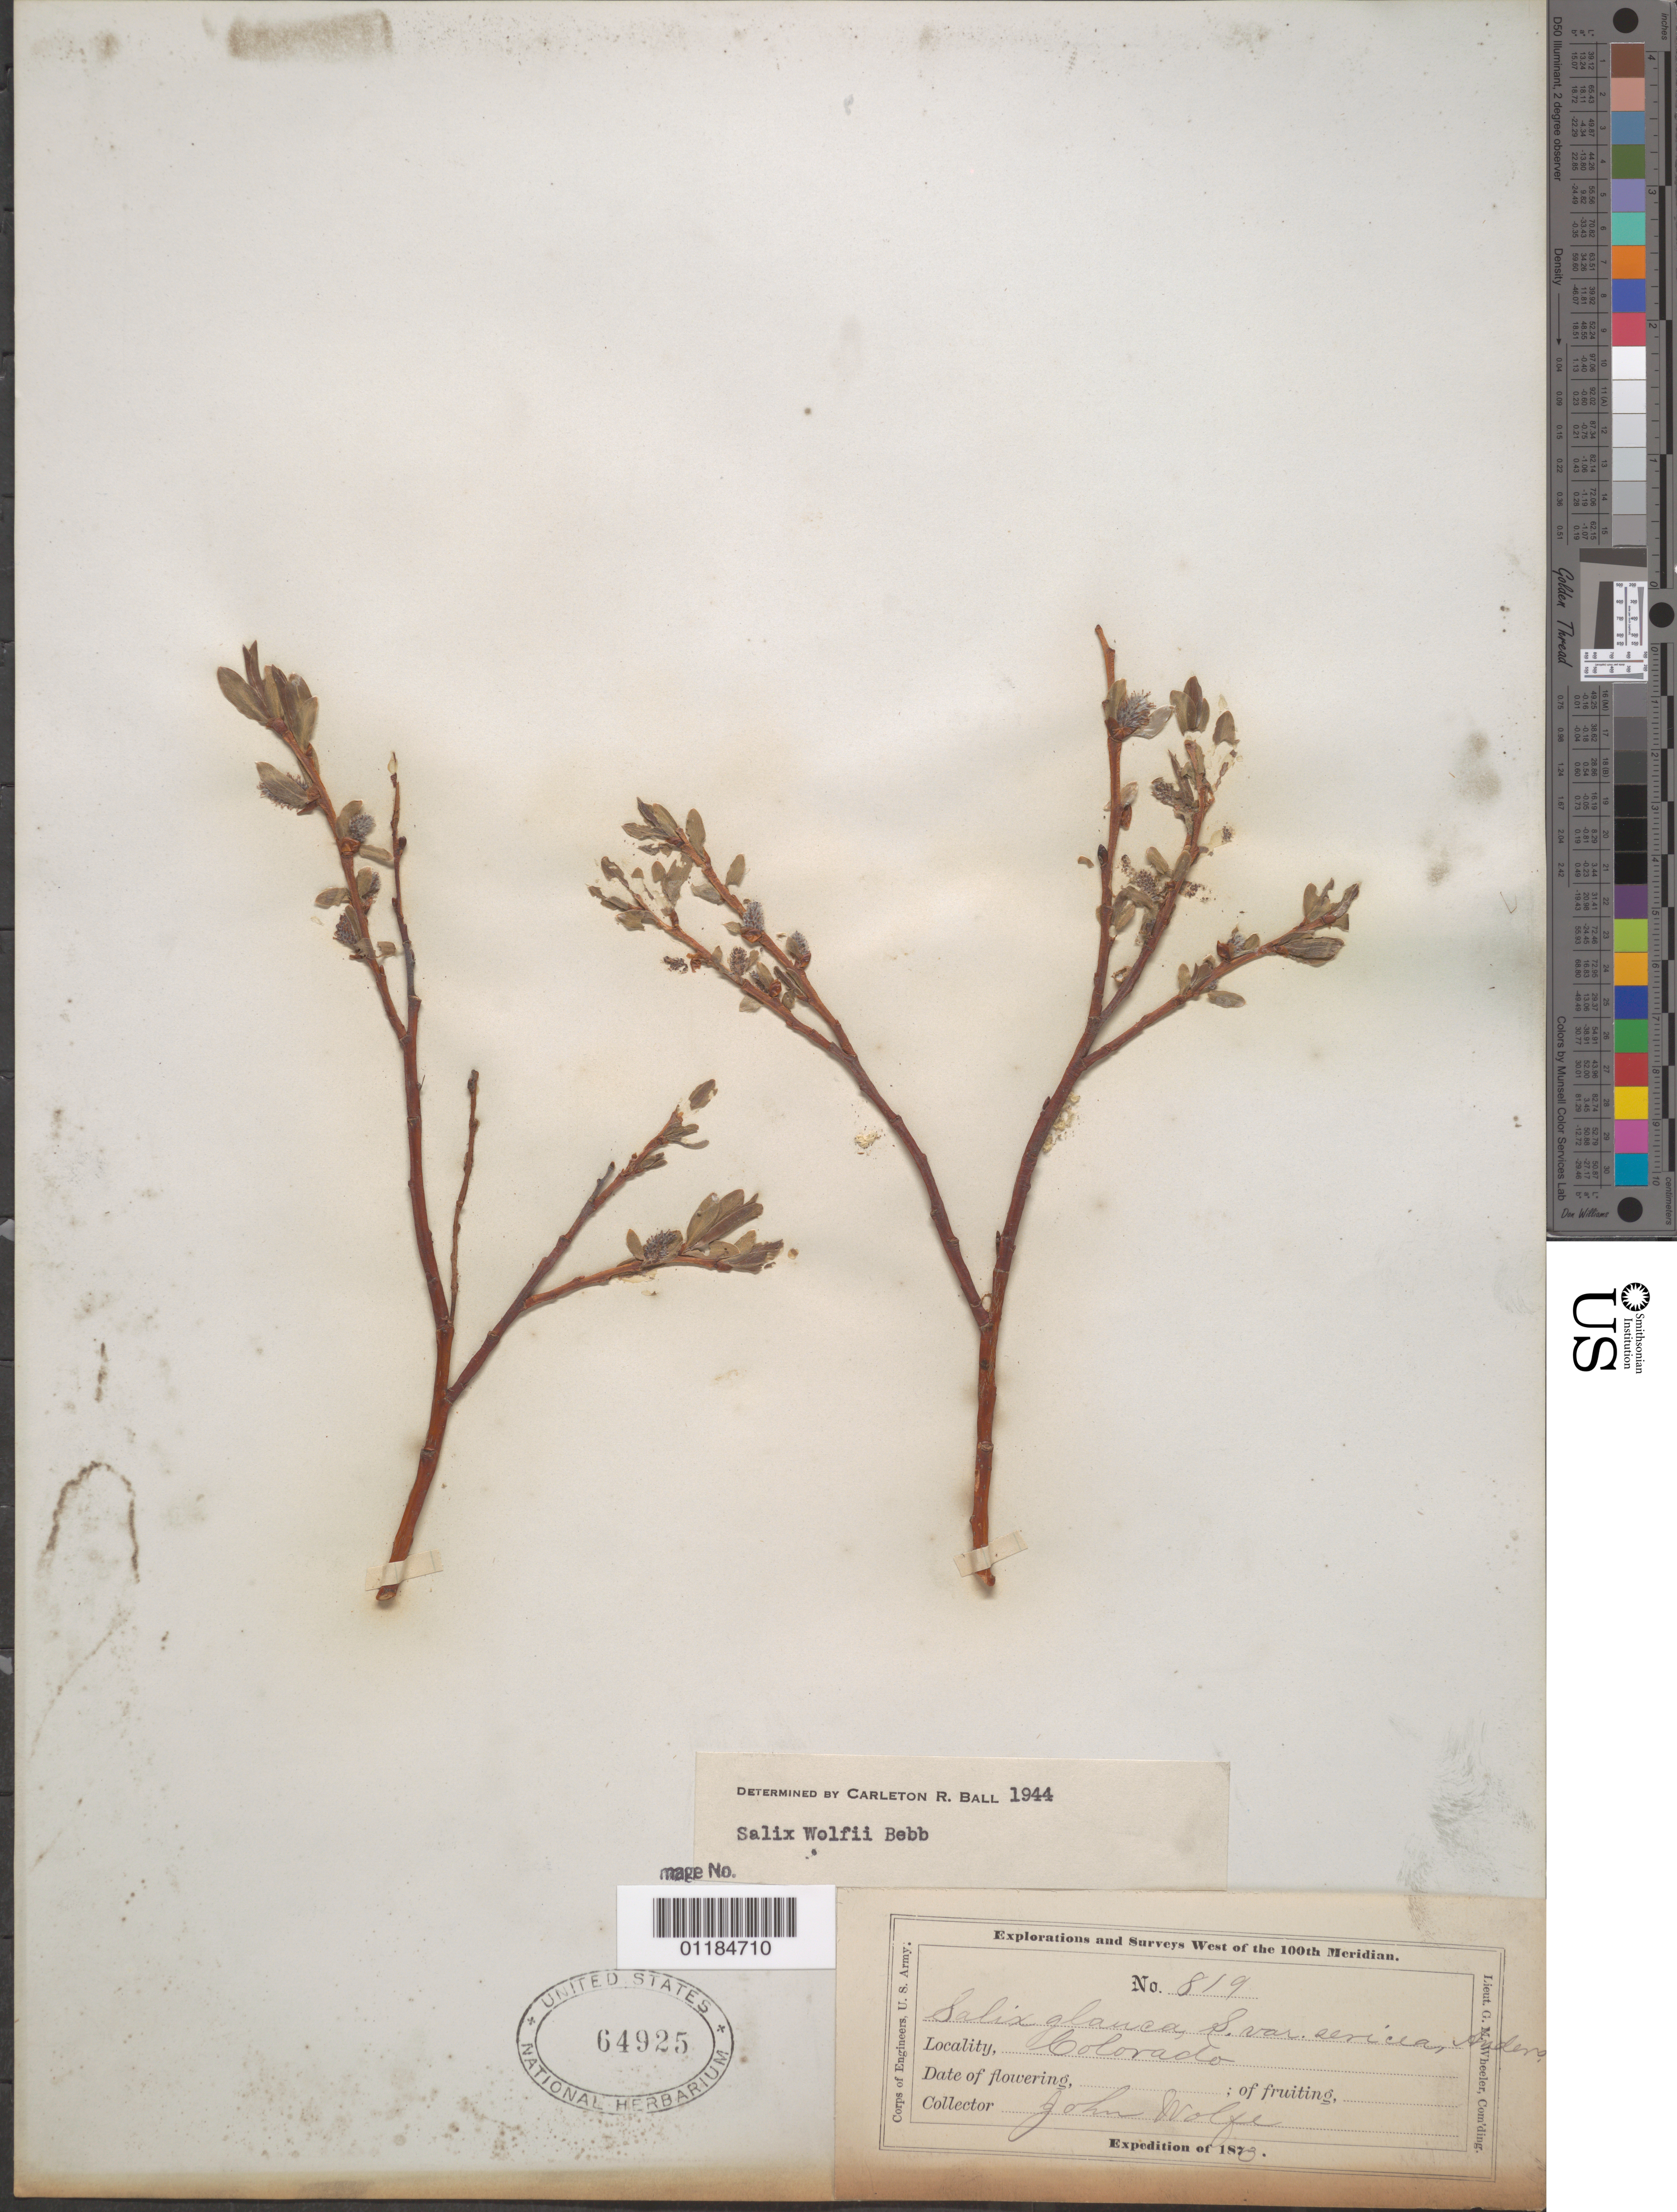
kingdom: Plantae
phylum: Tracheophyta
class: Magnoliopsida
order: Malpighiales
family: Salicaceae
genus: Salix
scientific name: Salix wolfii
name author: Bebb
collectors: J. Wolf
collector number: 819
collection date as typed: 1873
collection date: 1873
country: United States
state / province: Colorado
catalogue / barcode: US 64925